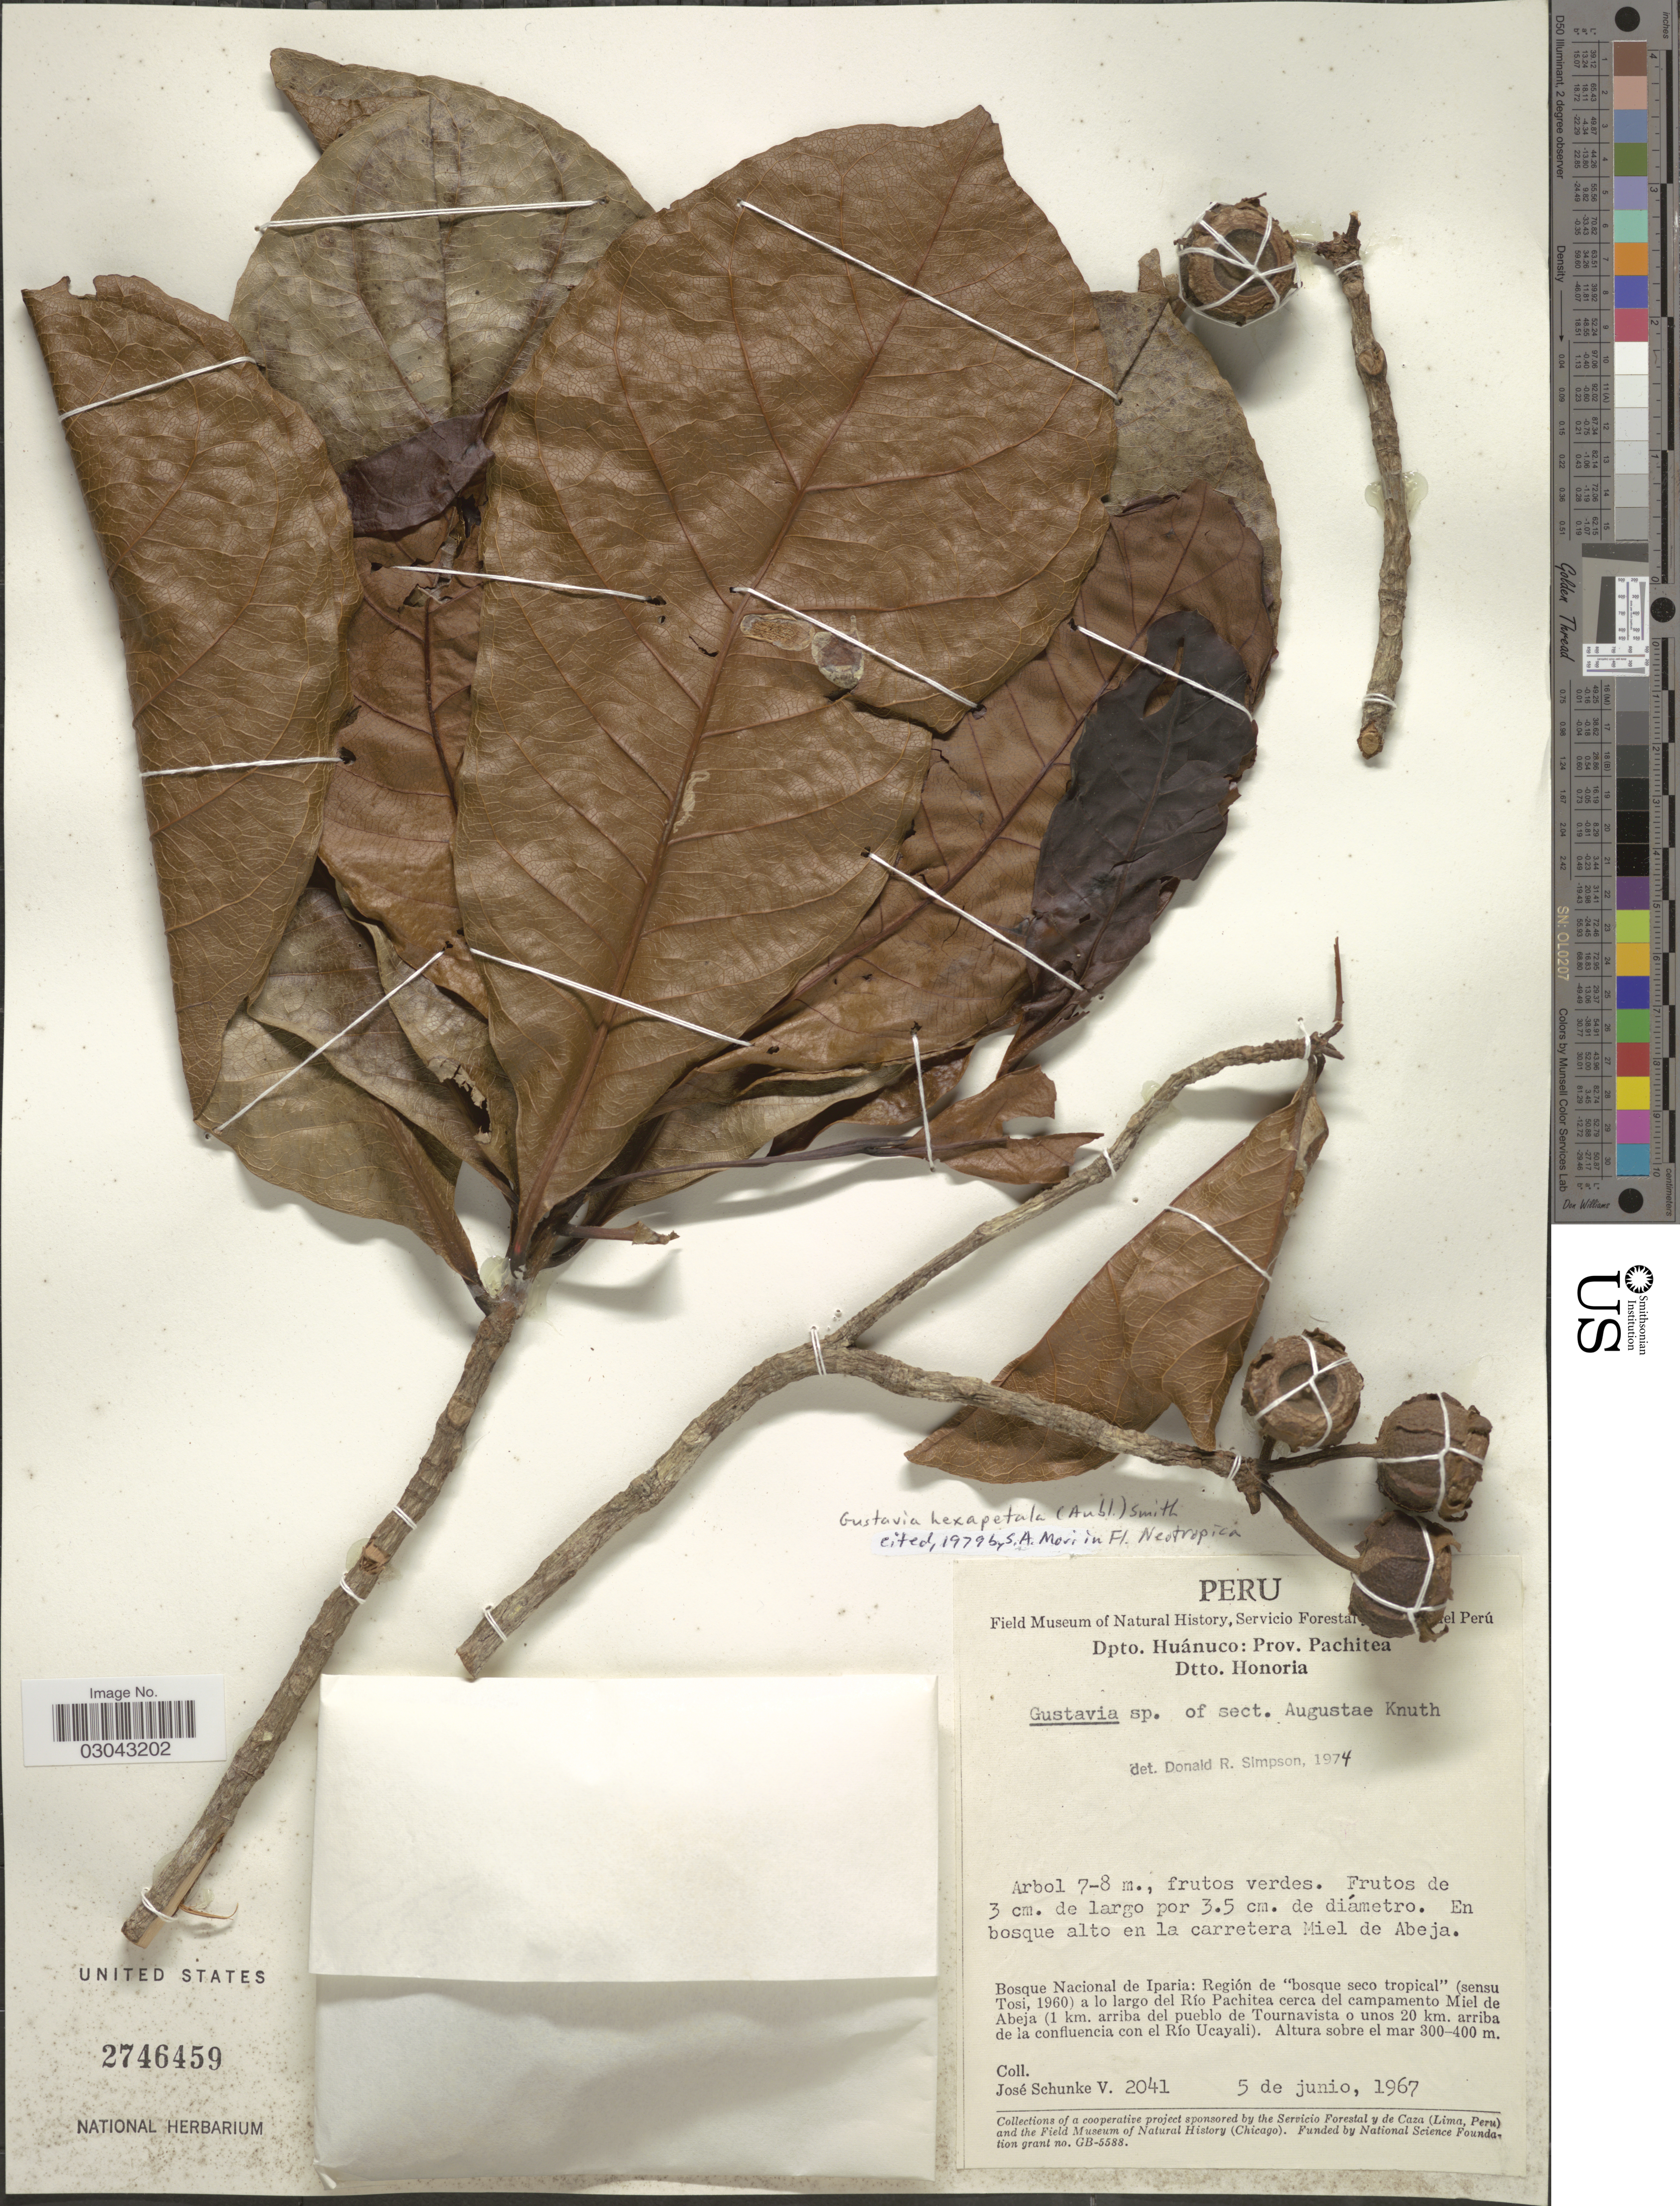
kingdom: Plantae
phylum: Tracheophyta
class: Magnoliopsida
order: Ericales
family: Lecythidaceae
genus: Gustavia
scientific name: Gustavia hexapetala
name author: (Aubl.) Sm.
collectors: J. Schunke Vigo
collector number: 2041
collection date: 1967-06-05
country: Peru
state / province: Huánuco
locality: Dpto. Huánuco: Prov. Pachitea, Dtto. Honoria. En bosque alto en la carretera Miel de Abeja. Bosque Nacional de Iparia: Región de "bosque seco tropical" (sensu Tosi, 1960) a lo largo del Río Pachitea cerca del campamento Miel de Abeja (1 km. arriba del pueblo de Tournavista o unos 20 km. arriba de la confluencia con el Río Ucayali).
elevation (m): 300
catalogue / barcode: US 2746459